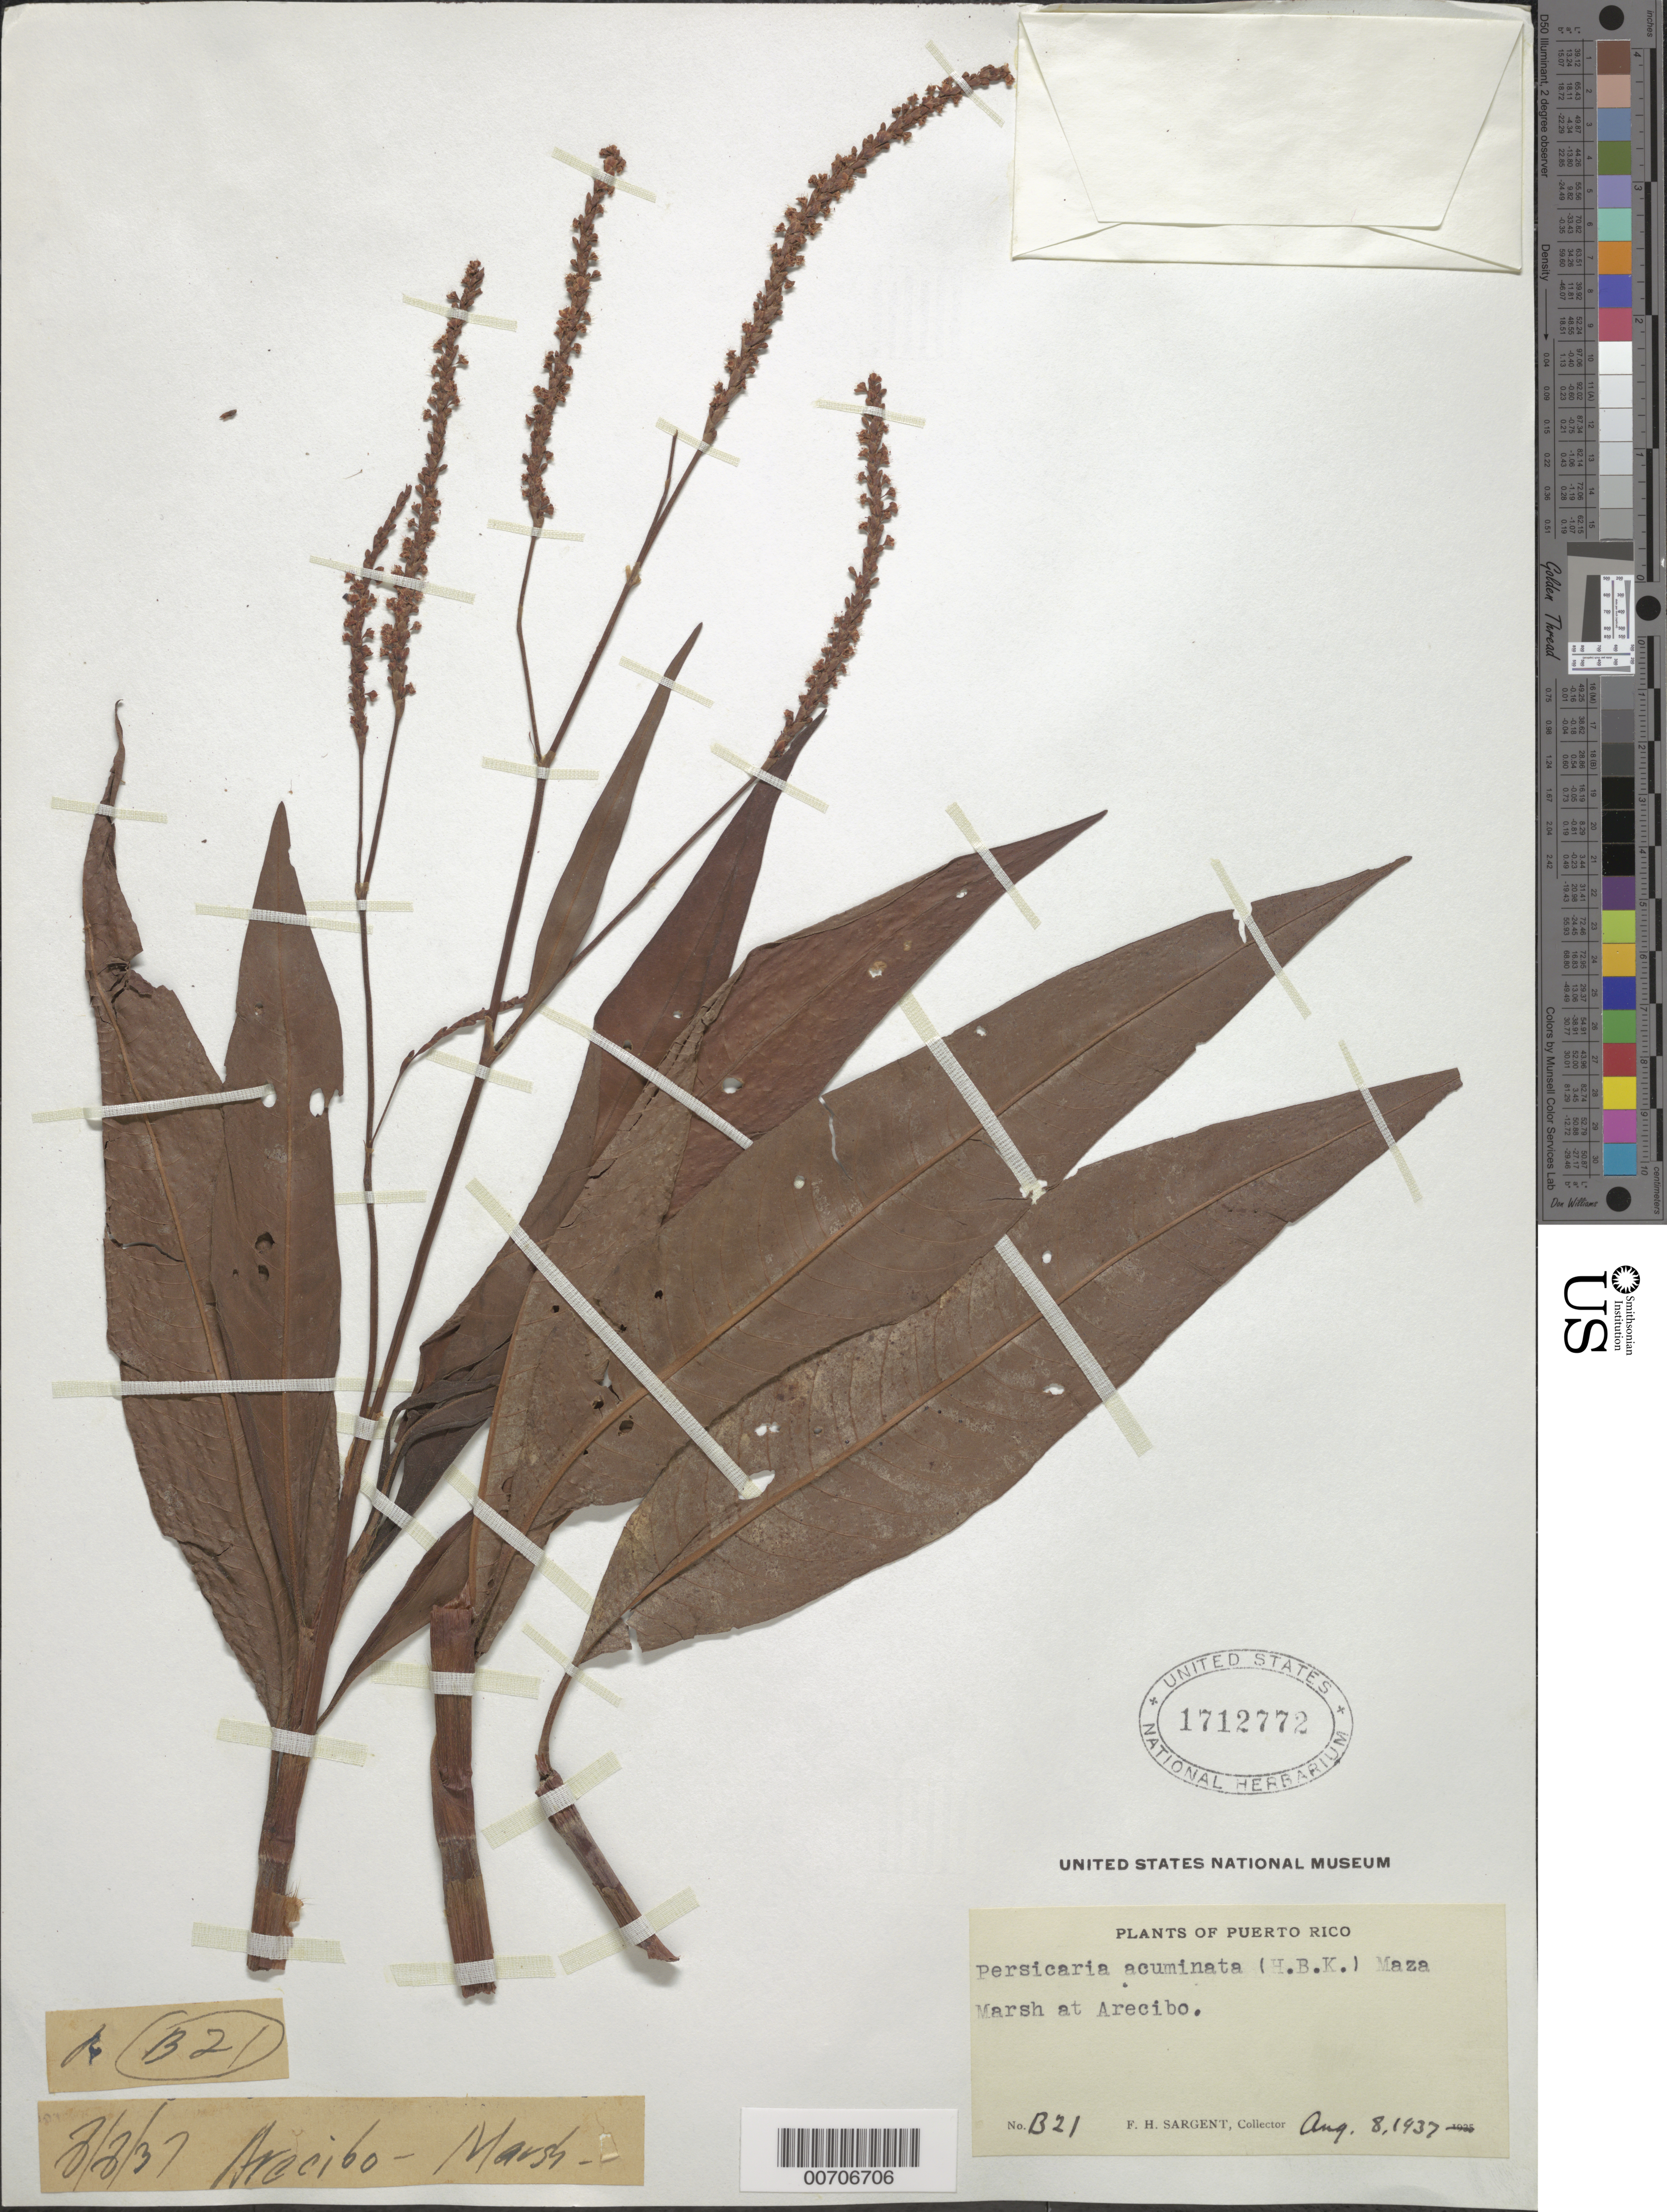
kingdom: Plantae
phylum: Tracheophyta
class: Magnoliopsida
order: Caryophyllales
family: Polygonaceae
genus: Persicaria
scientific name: Persicaria acuminata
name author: (Kunth) Maza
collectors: F. H. Sargent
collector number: B 21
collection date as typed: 08 Aug 1937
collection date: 1937-08-08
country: Puerto Rico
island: Greater Antilles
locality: Arecibo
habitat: Marsh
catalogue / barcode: US 1712772